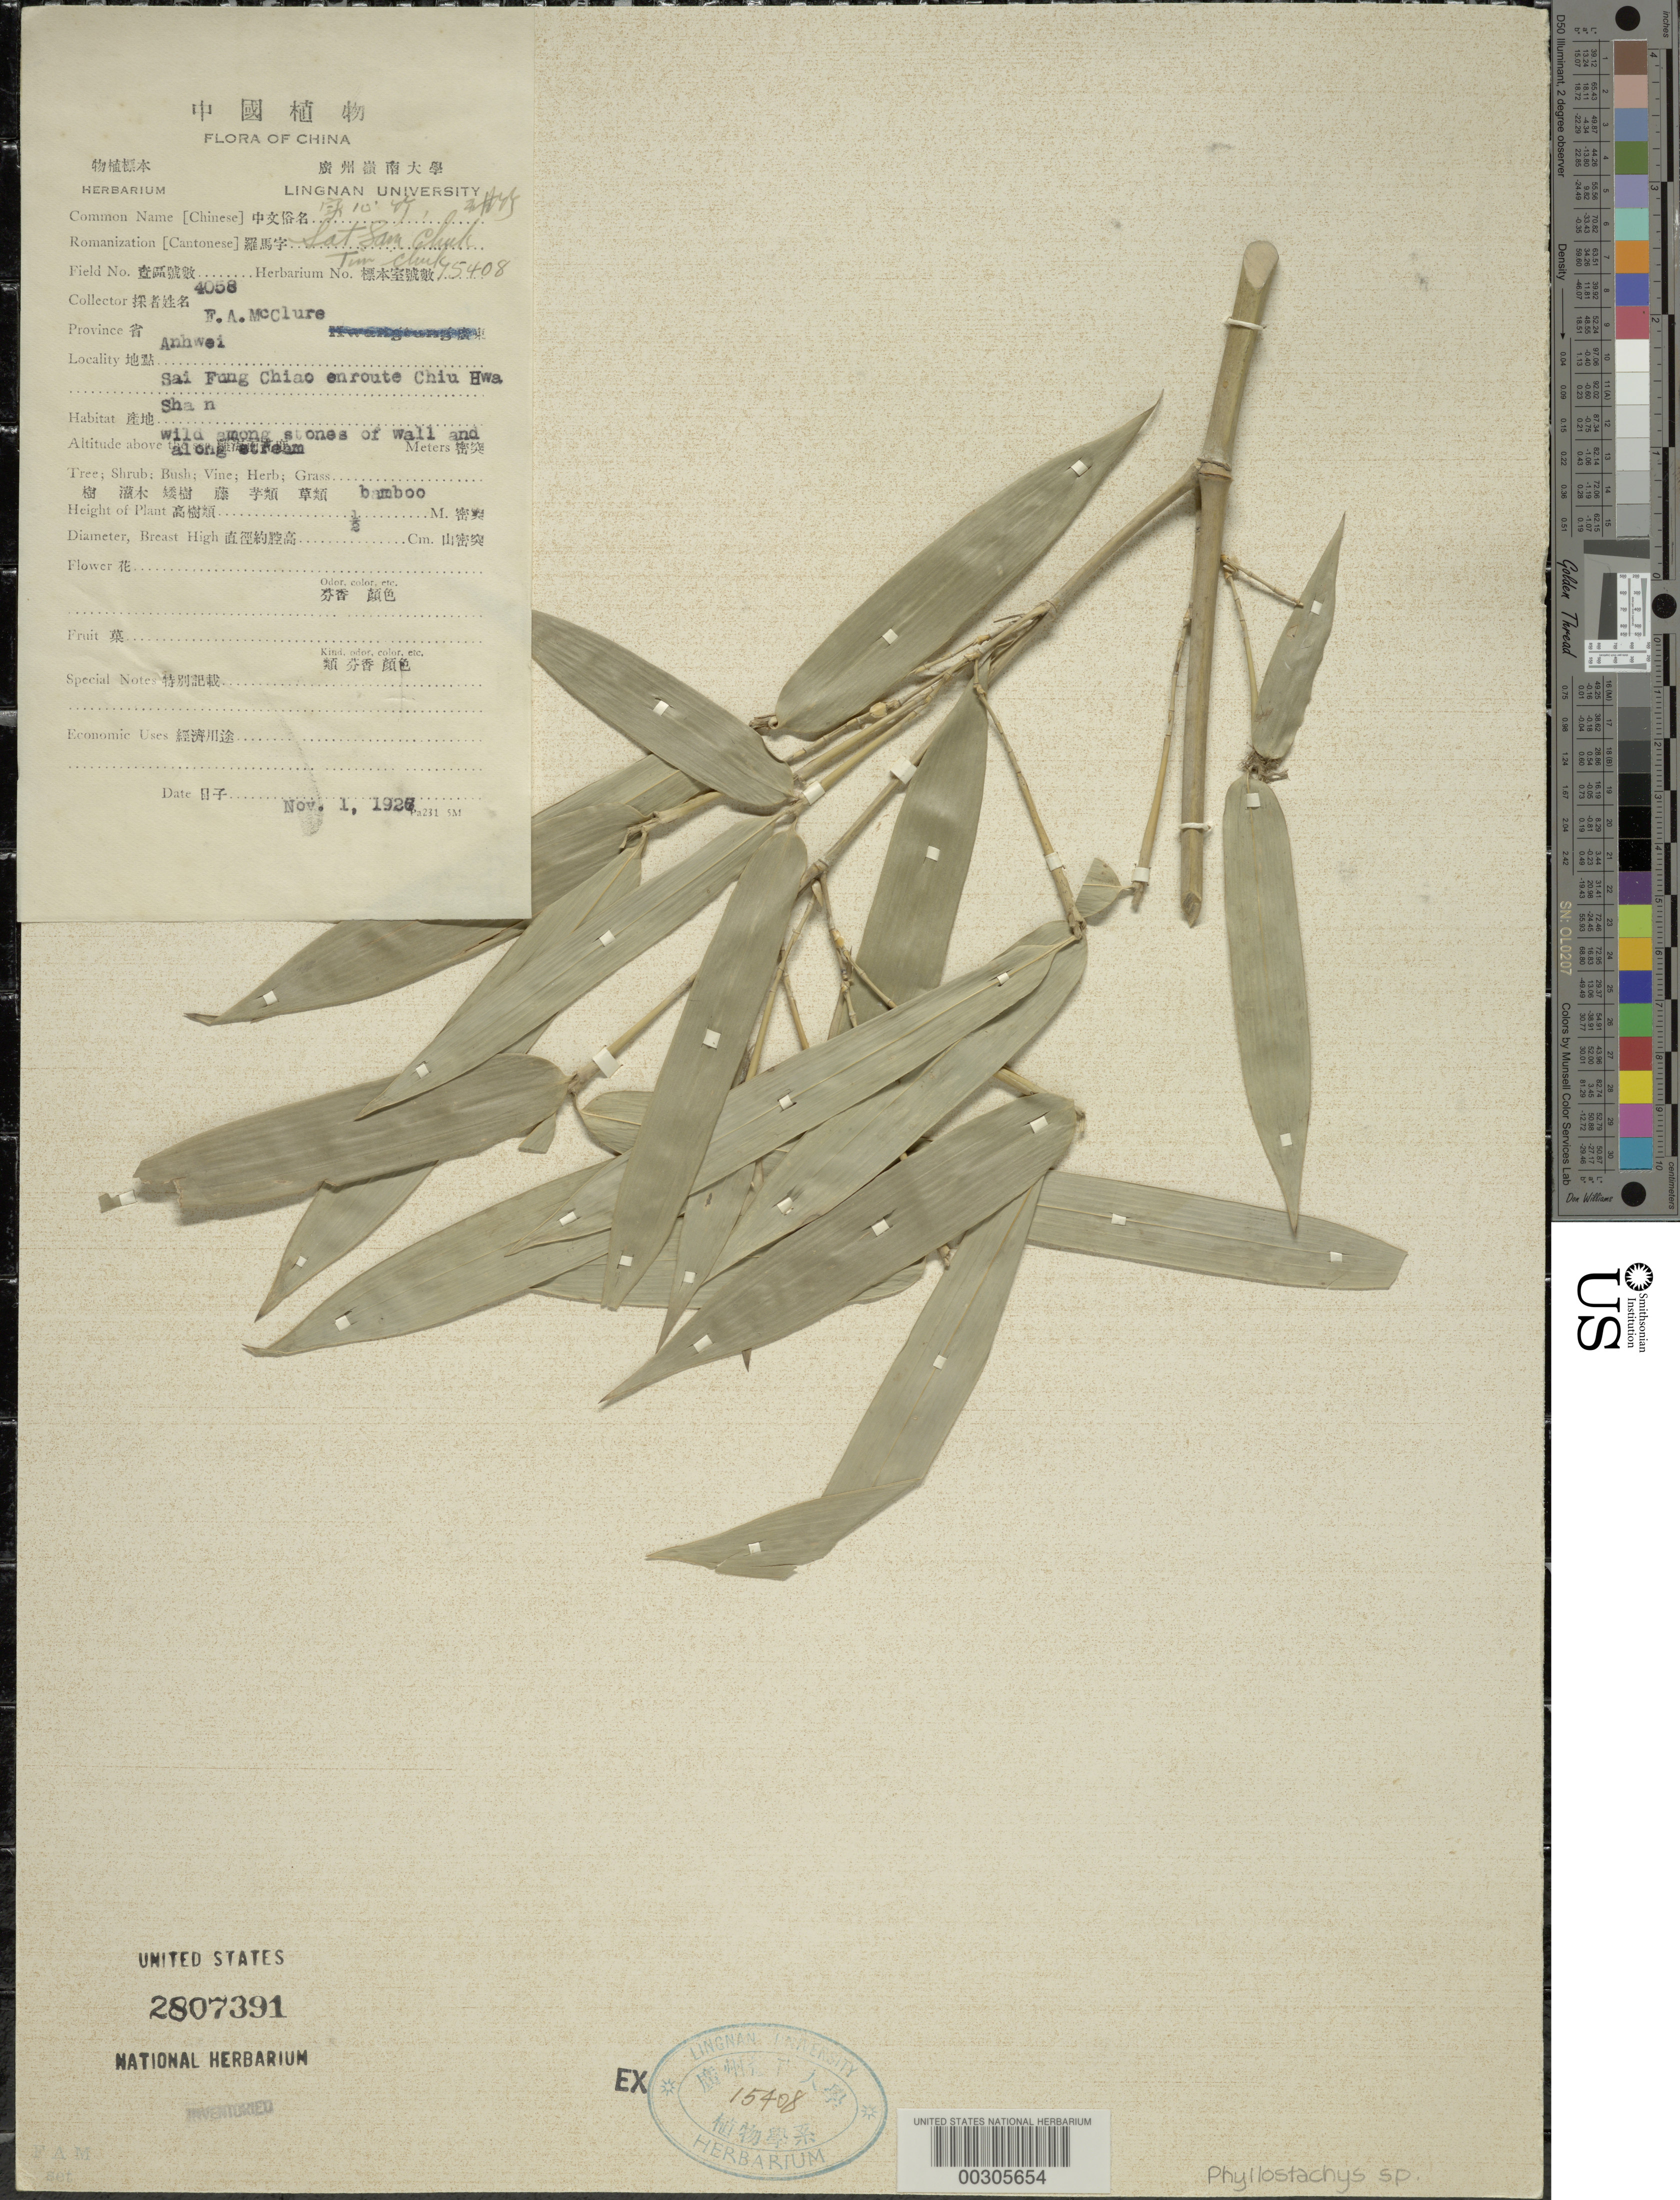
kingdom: Plantae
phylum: Tracheophyta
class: Liliopsida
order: Poales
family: Poaceae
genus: Phyllostachys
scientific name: Phyllostachys sp.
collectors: F. A. McClure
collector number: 4058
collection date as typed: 01 Nov 1928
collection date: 1928-11-01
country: China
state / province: Anhui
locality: Sai Fung Chiao/Chiu Hwa Shan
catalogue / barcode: US 2807391